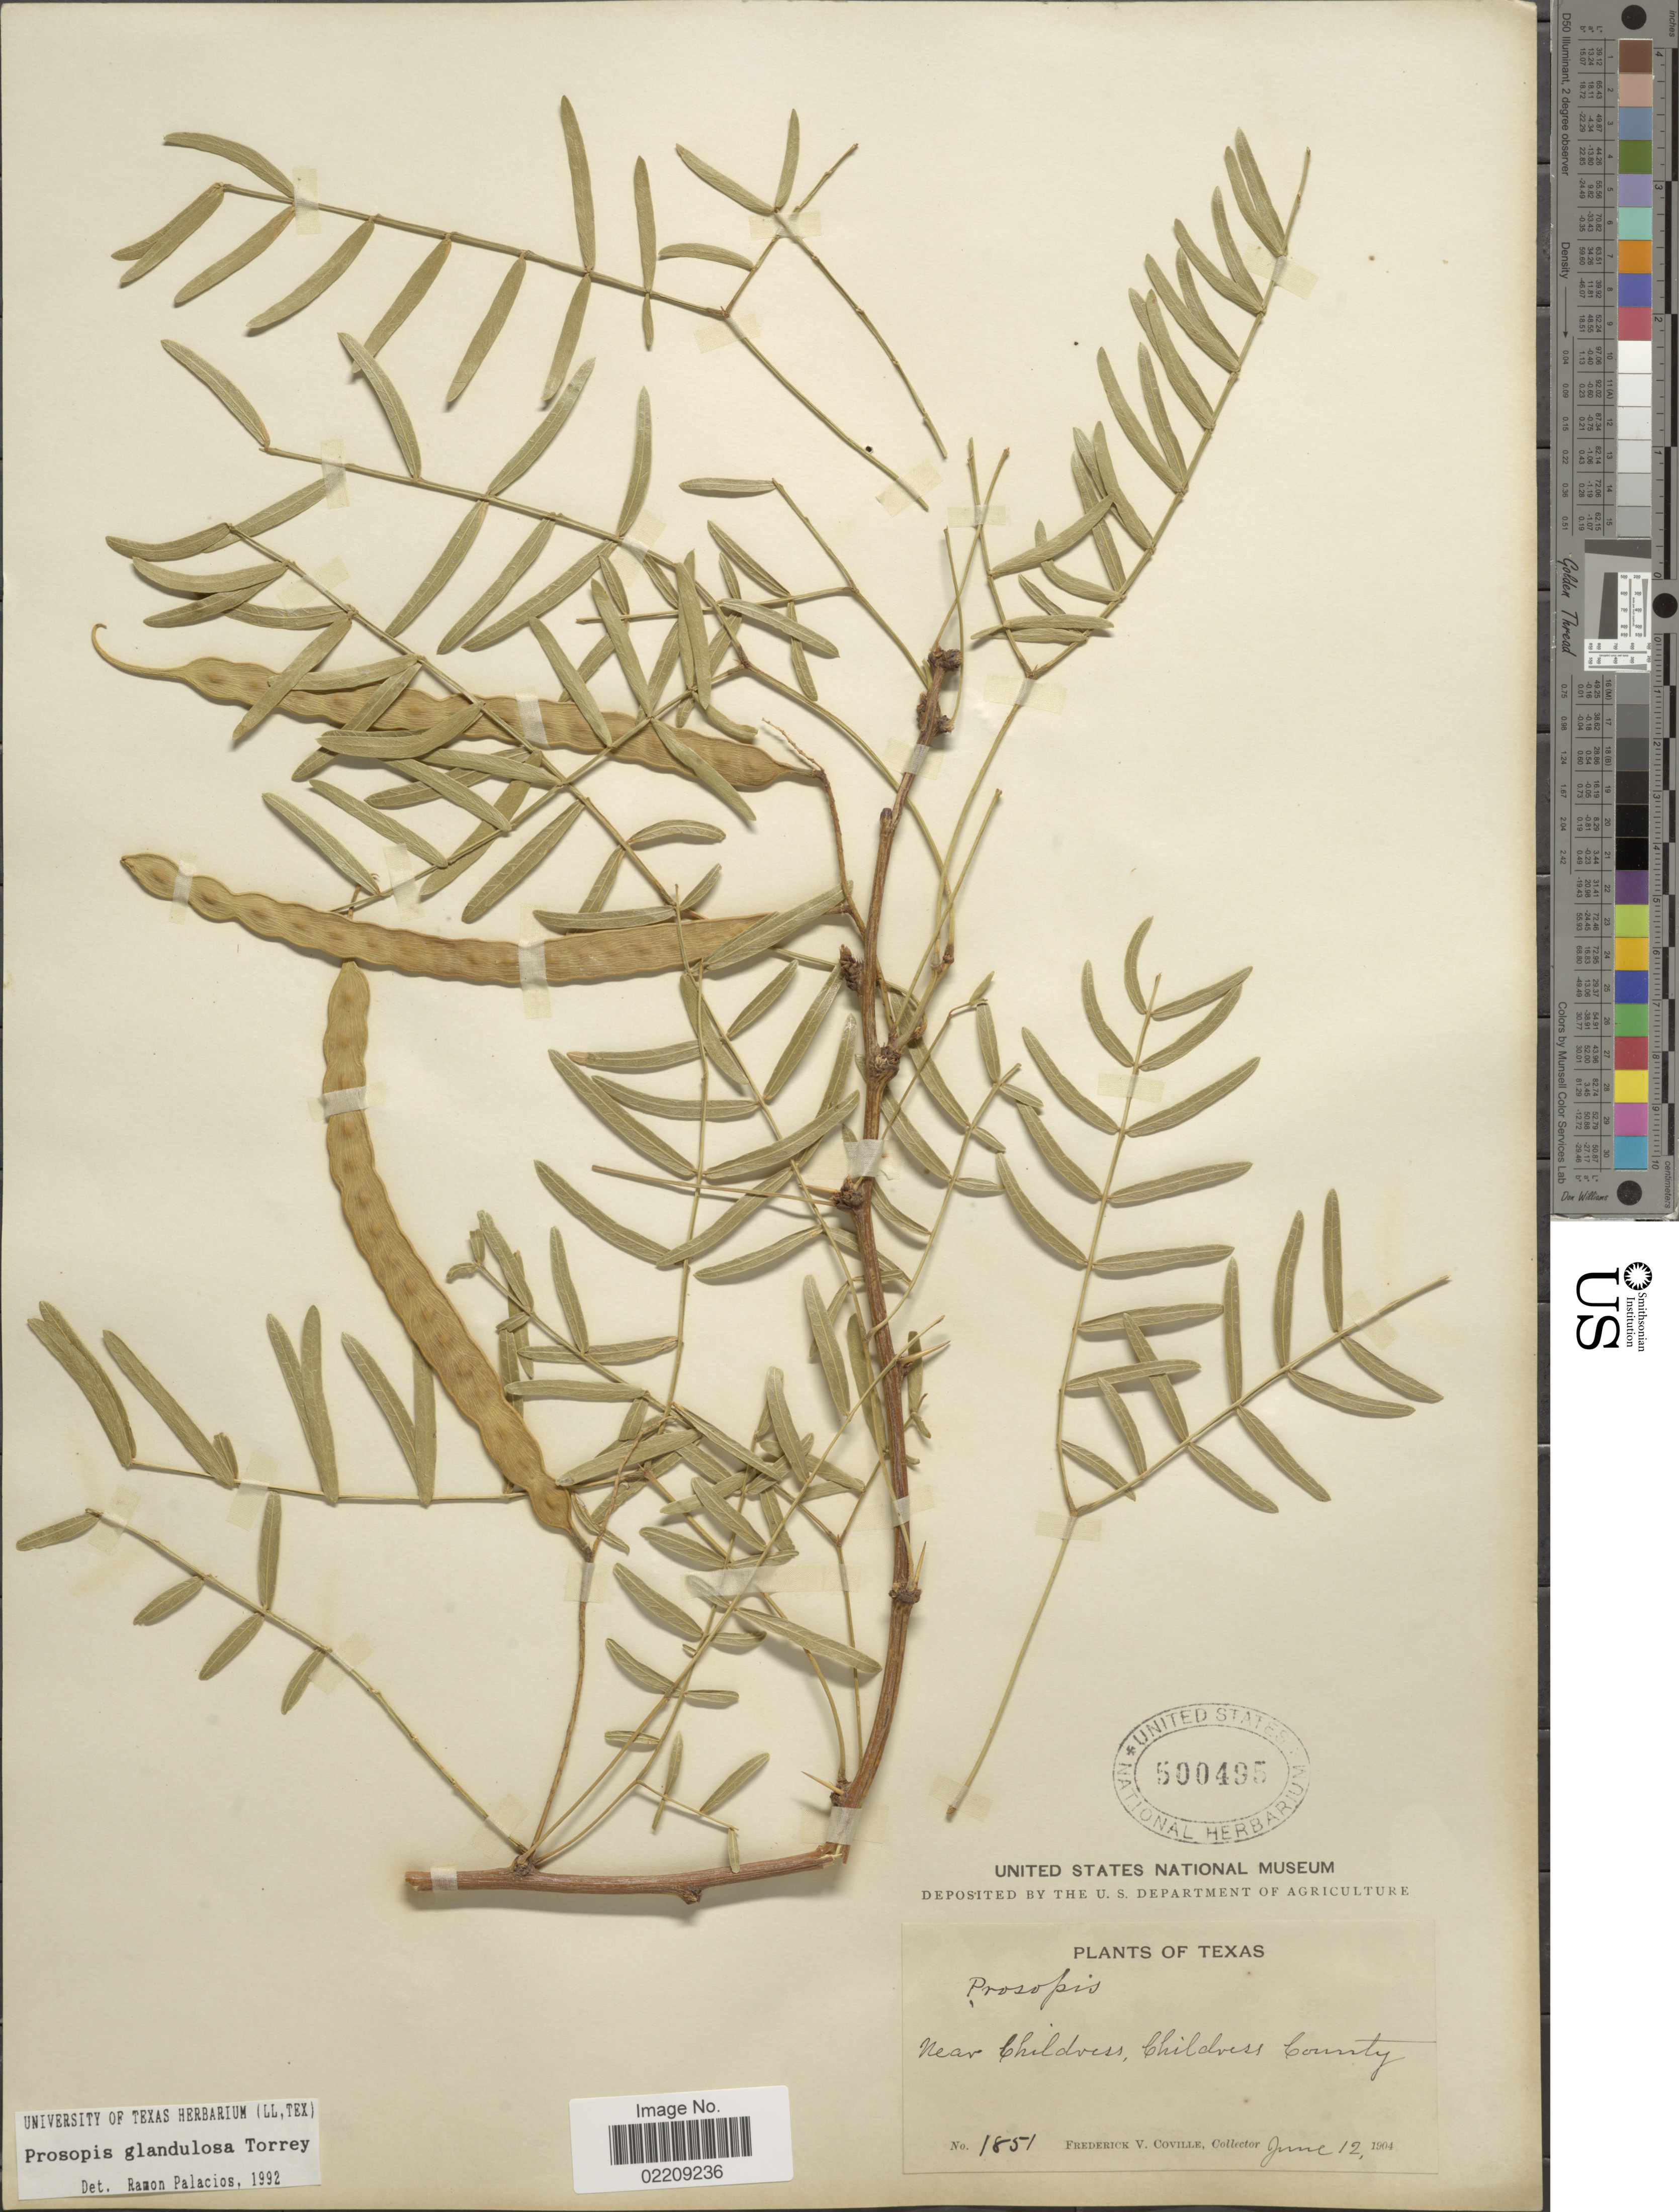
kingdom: Plantae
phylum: Tracheophyta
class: Magnoliopsida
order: Fabales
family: Fabaceae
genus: Neltuma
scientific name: Neltuma glandulosa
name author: (Torr.) Britton & Rose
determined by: Strong, Mark T., (BOT), Smithsonian Institution - National Museum of Natural History (UNITED STATES)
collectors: F. V. Coville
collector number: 1851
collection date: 1904-06-12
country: United States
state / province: Texas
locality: Near Childress, Childress County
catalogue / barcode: US 500495